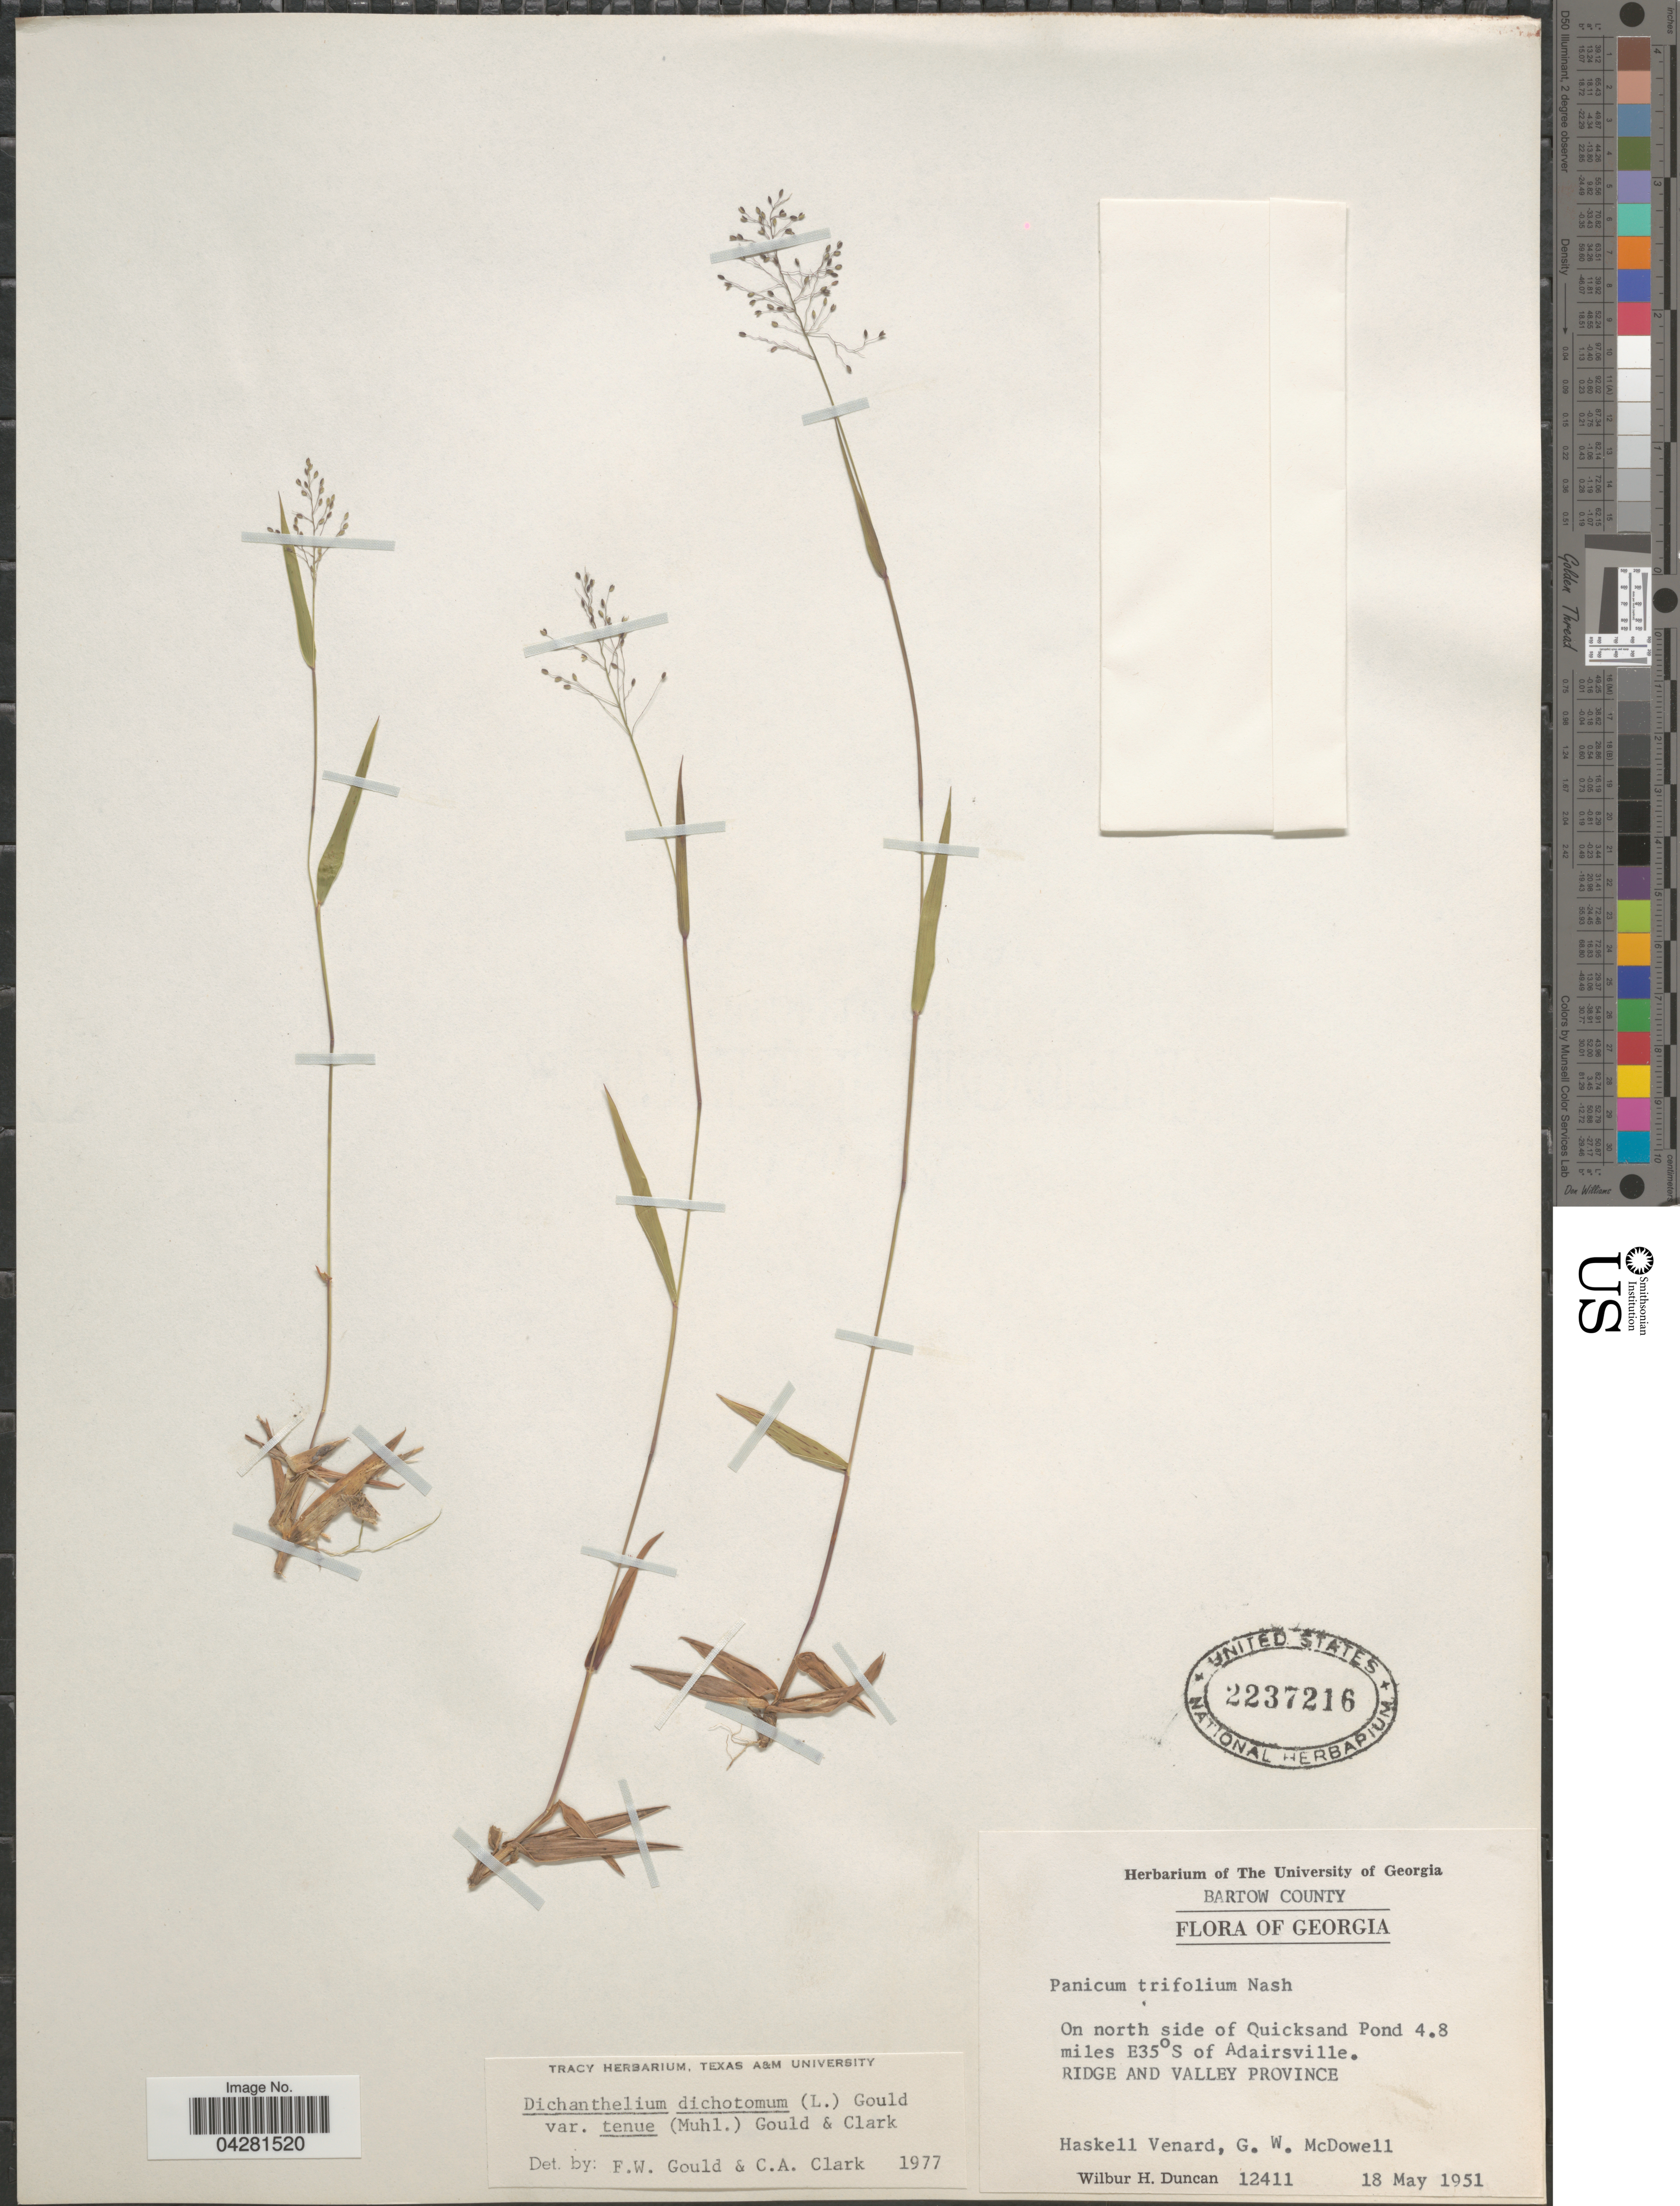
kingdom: Plantae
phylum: Tracheophyta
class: Liliopsida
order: Poales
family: Poaceae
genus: Dichanthelium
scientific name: Dichanthelium dichotomum var. unciphyllum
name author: (Trin.) Davidse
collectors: W. H. Duncan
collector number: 12411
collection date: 1951-05-18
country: United States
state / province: Georgia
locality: Bartow County. On north side of Quicksand Pond 4.8 miles E35°S of Adairsville. Ridge and Valley Province.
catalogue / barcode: US 2237216